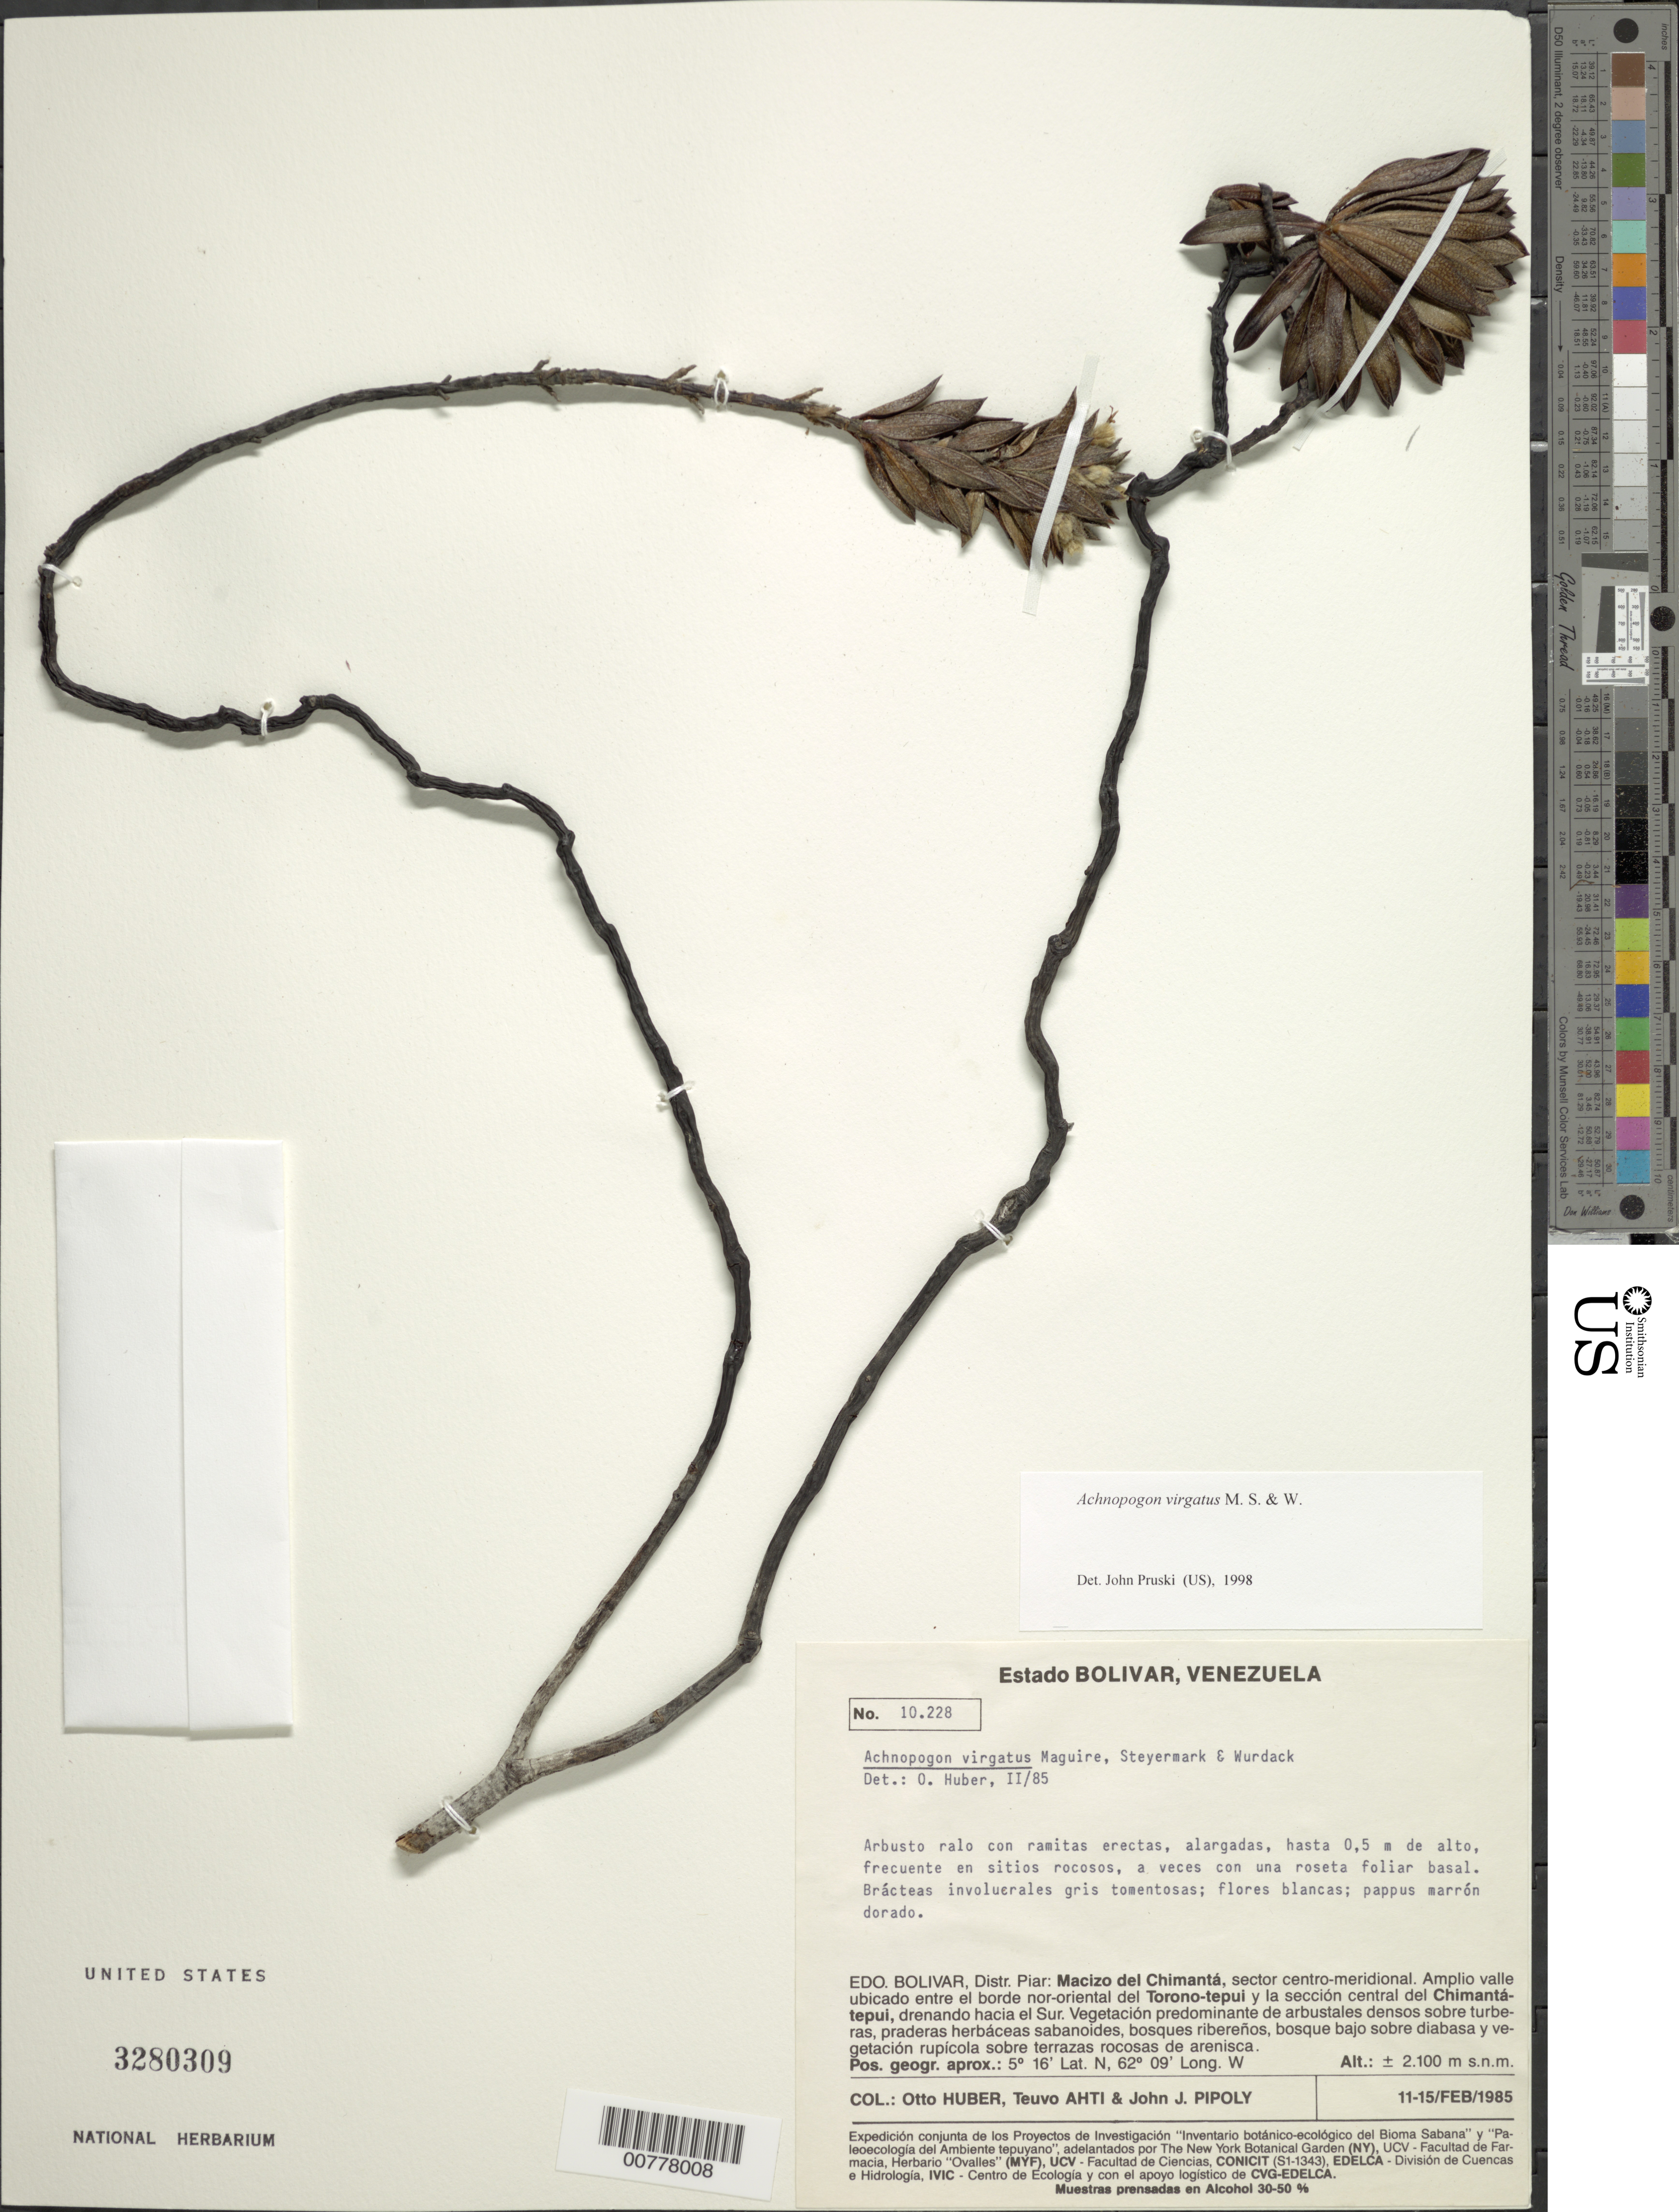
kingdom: Plantae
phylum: Tracheophyta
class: Magnoliopsida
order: Asterales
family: Asteraceae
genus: Achnopogon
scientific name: Achnopogon virgatus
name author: Maguire et al.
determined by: Pruski, J. F.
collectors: O. Huber, T. T. Ahti & J. J. Pipoly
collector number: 10228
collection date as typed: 11-Feb-85 to 15-Feb-85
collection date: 1985-02-11/1985-02-15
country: Venezuela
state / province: Bolívar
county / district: Piar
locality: Macizo del Chimantá, sector centro-meridional; amplio valle ubicado entre el borde nor-oriental del Torono-tepuí y la sección central del Chimantá-tepuí, drenando hacia el Sur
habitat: Sitios rocosos. Vegetación predominante de arbustales densos sobre turberas, praderas herbáceas sabanoides, bosques..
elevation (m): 2100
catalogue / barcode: US 3280309